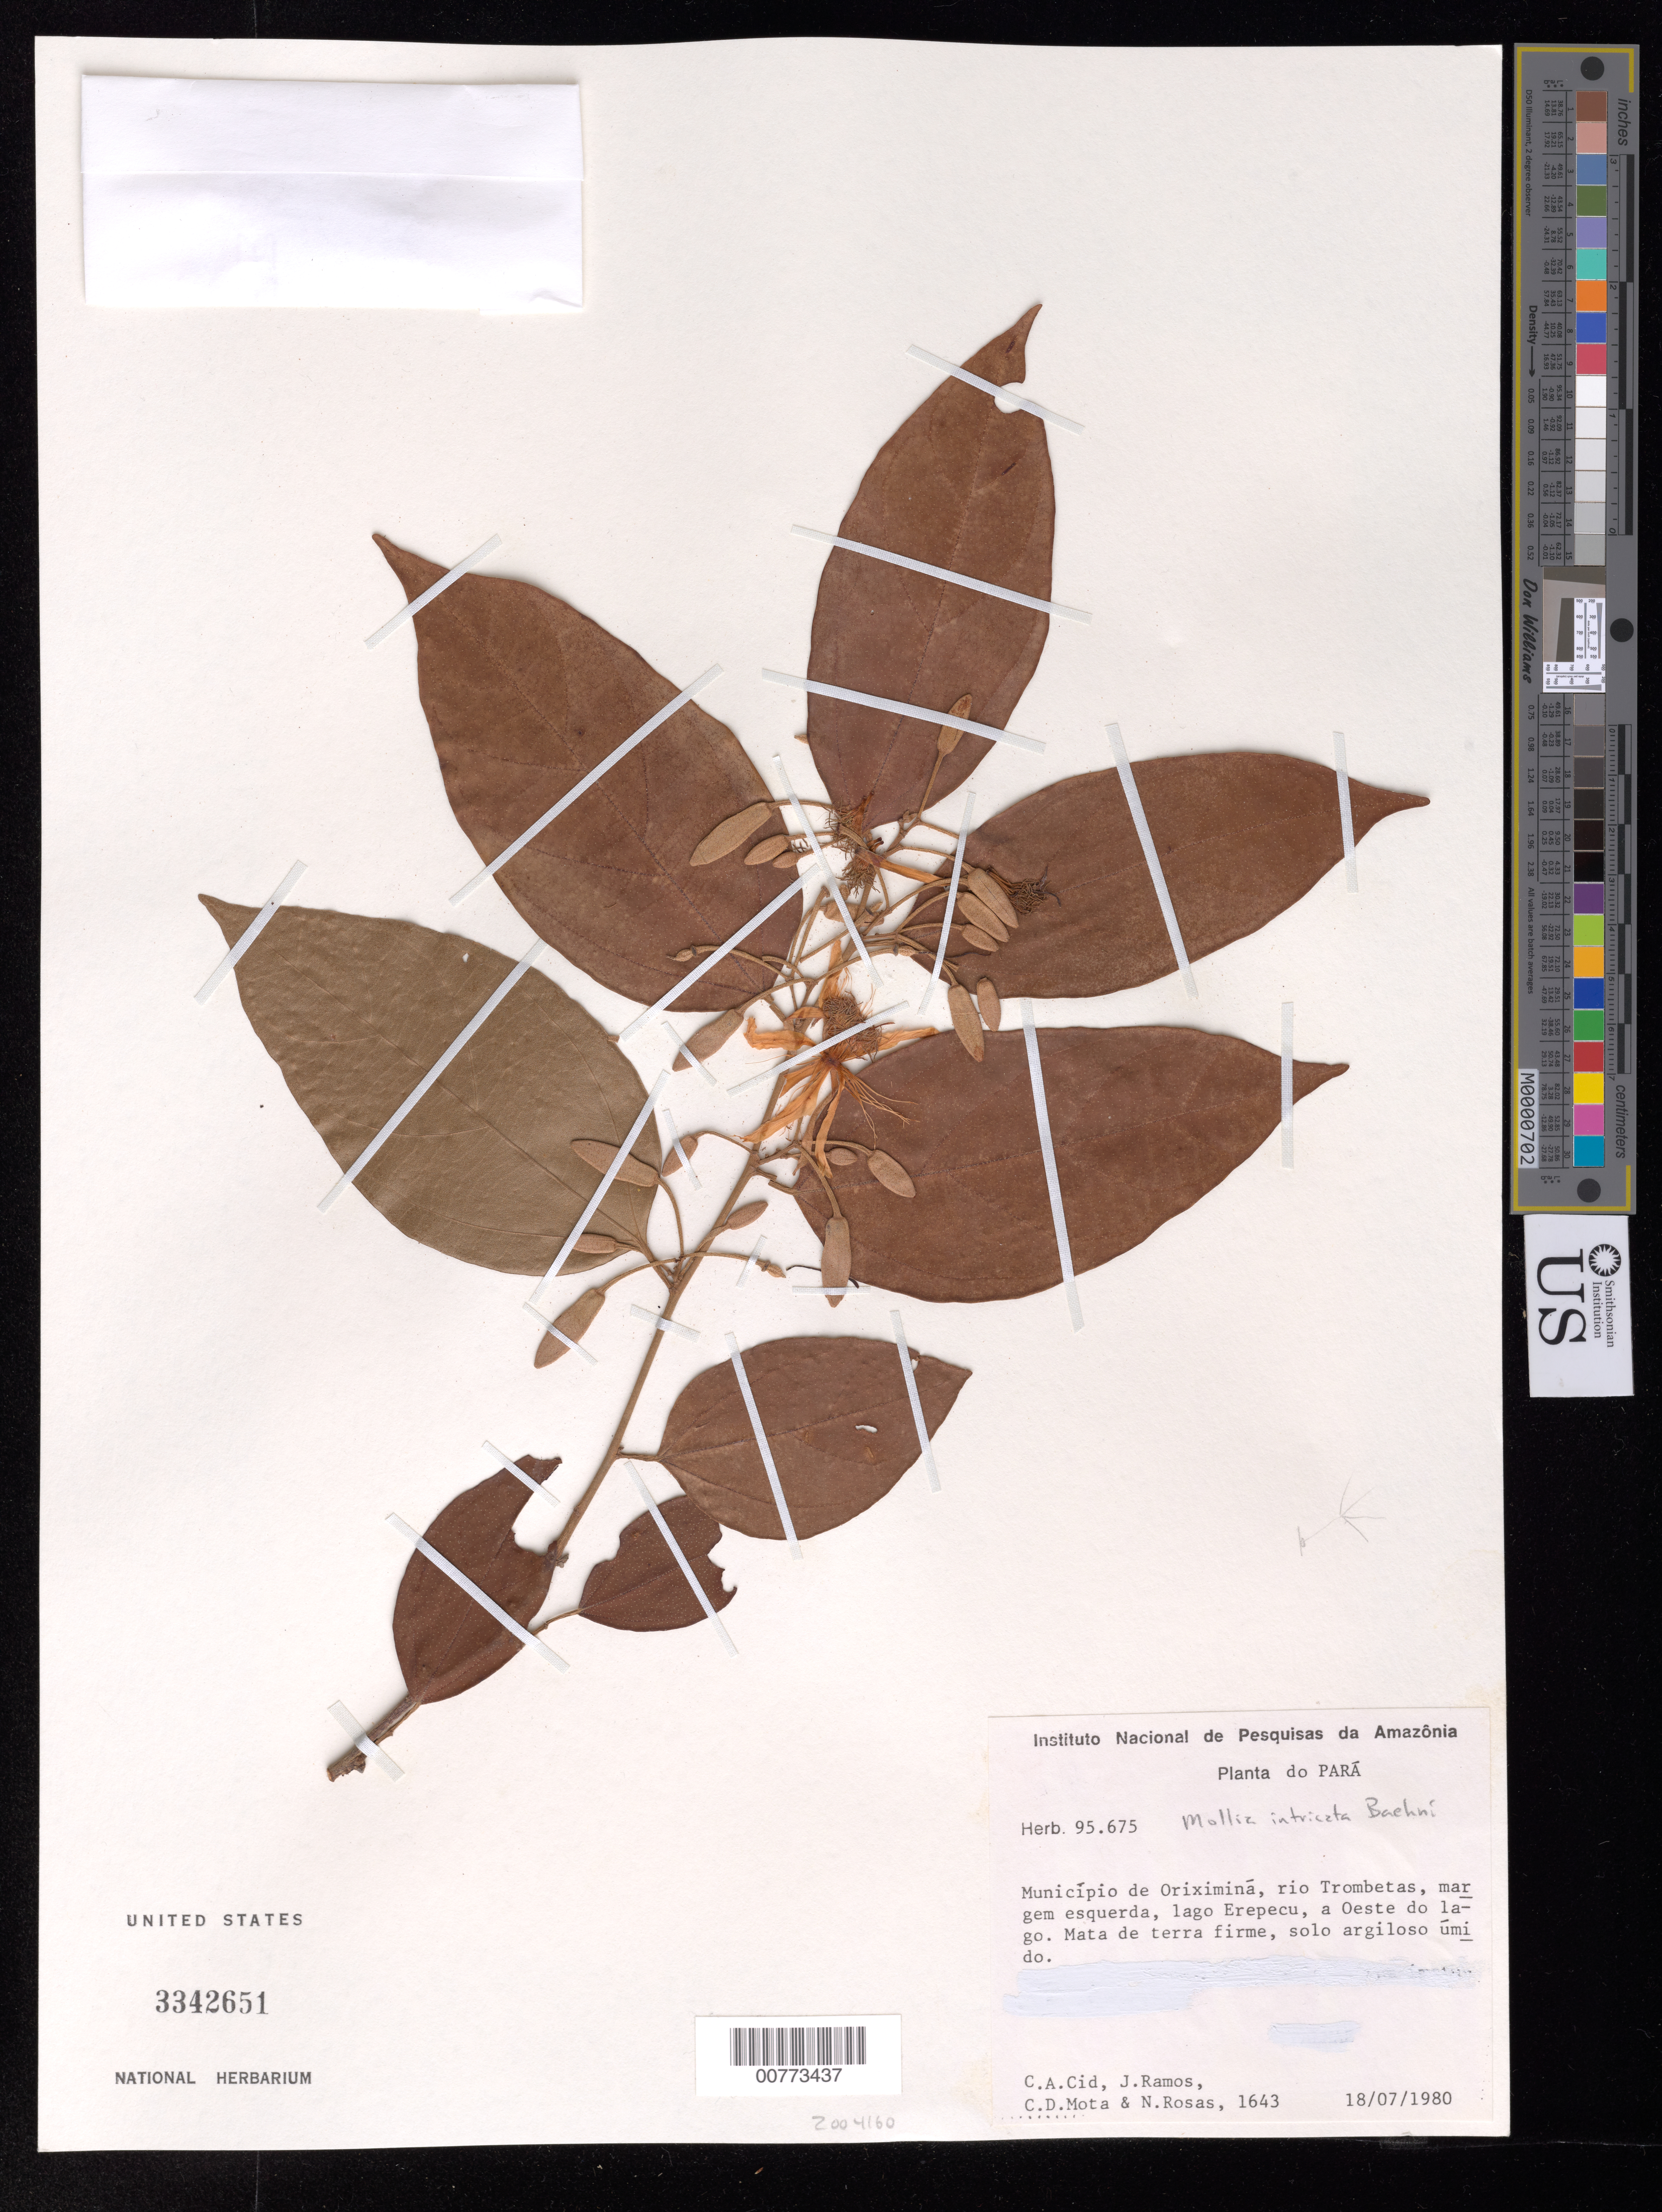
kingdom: Plantae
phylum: Tracheophyta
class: Magnoliopsida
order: Malvales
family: Malvaceae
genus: Mollia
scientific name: Mollia sphaerocarpa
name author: Gleason ex Record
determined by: Dorr, Laurence J., Curator (BOT), Smithsonian Institution - National Museum of Natural History (UNITED STATES)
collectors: C. A. Cid Ferreira, J. E. Ramos, C. D. A. Mota & N. Rosas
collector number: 1643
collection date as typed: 18 Jul 1980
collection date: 1980-07-18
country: Brazil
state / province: Pará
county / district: Oriximiná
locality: Rio Trombetas, mar gem esquerda, lago Erepecu, a Oeste do lago.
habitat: Mata de terra firme, solo argilos umido.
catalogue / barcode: US 3342651